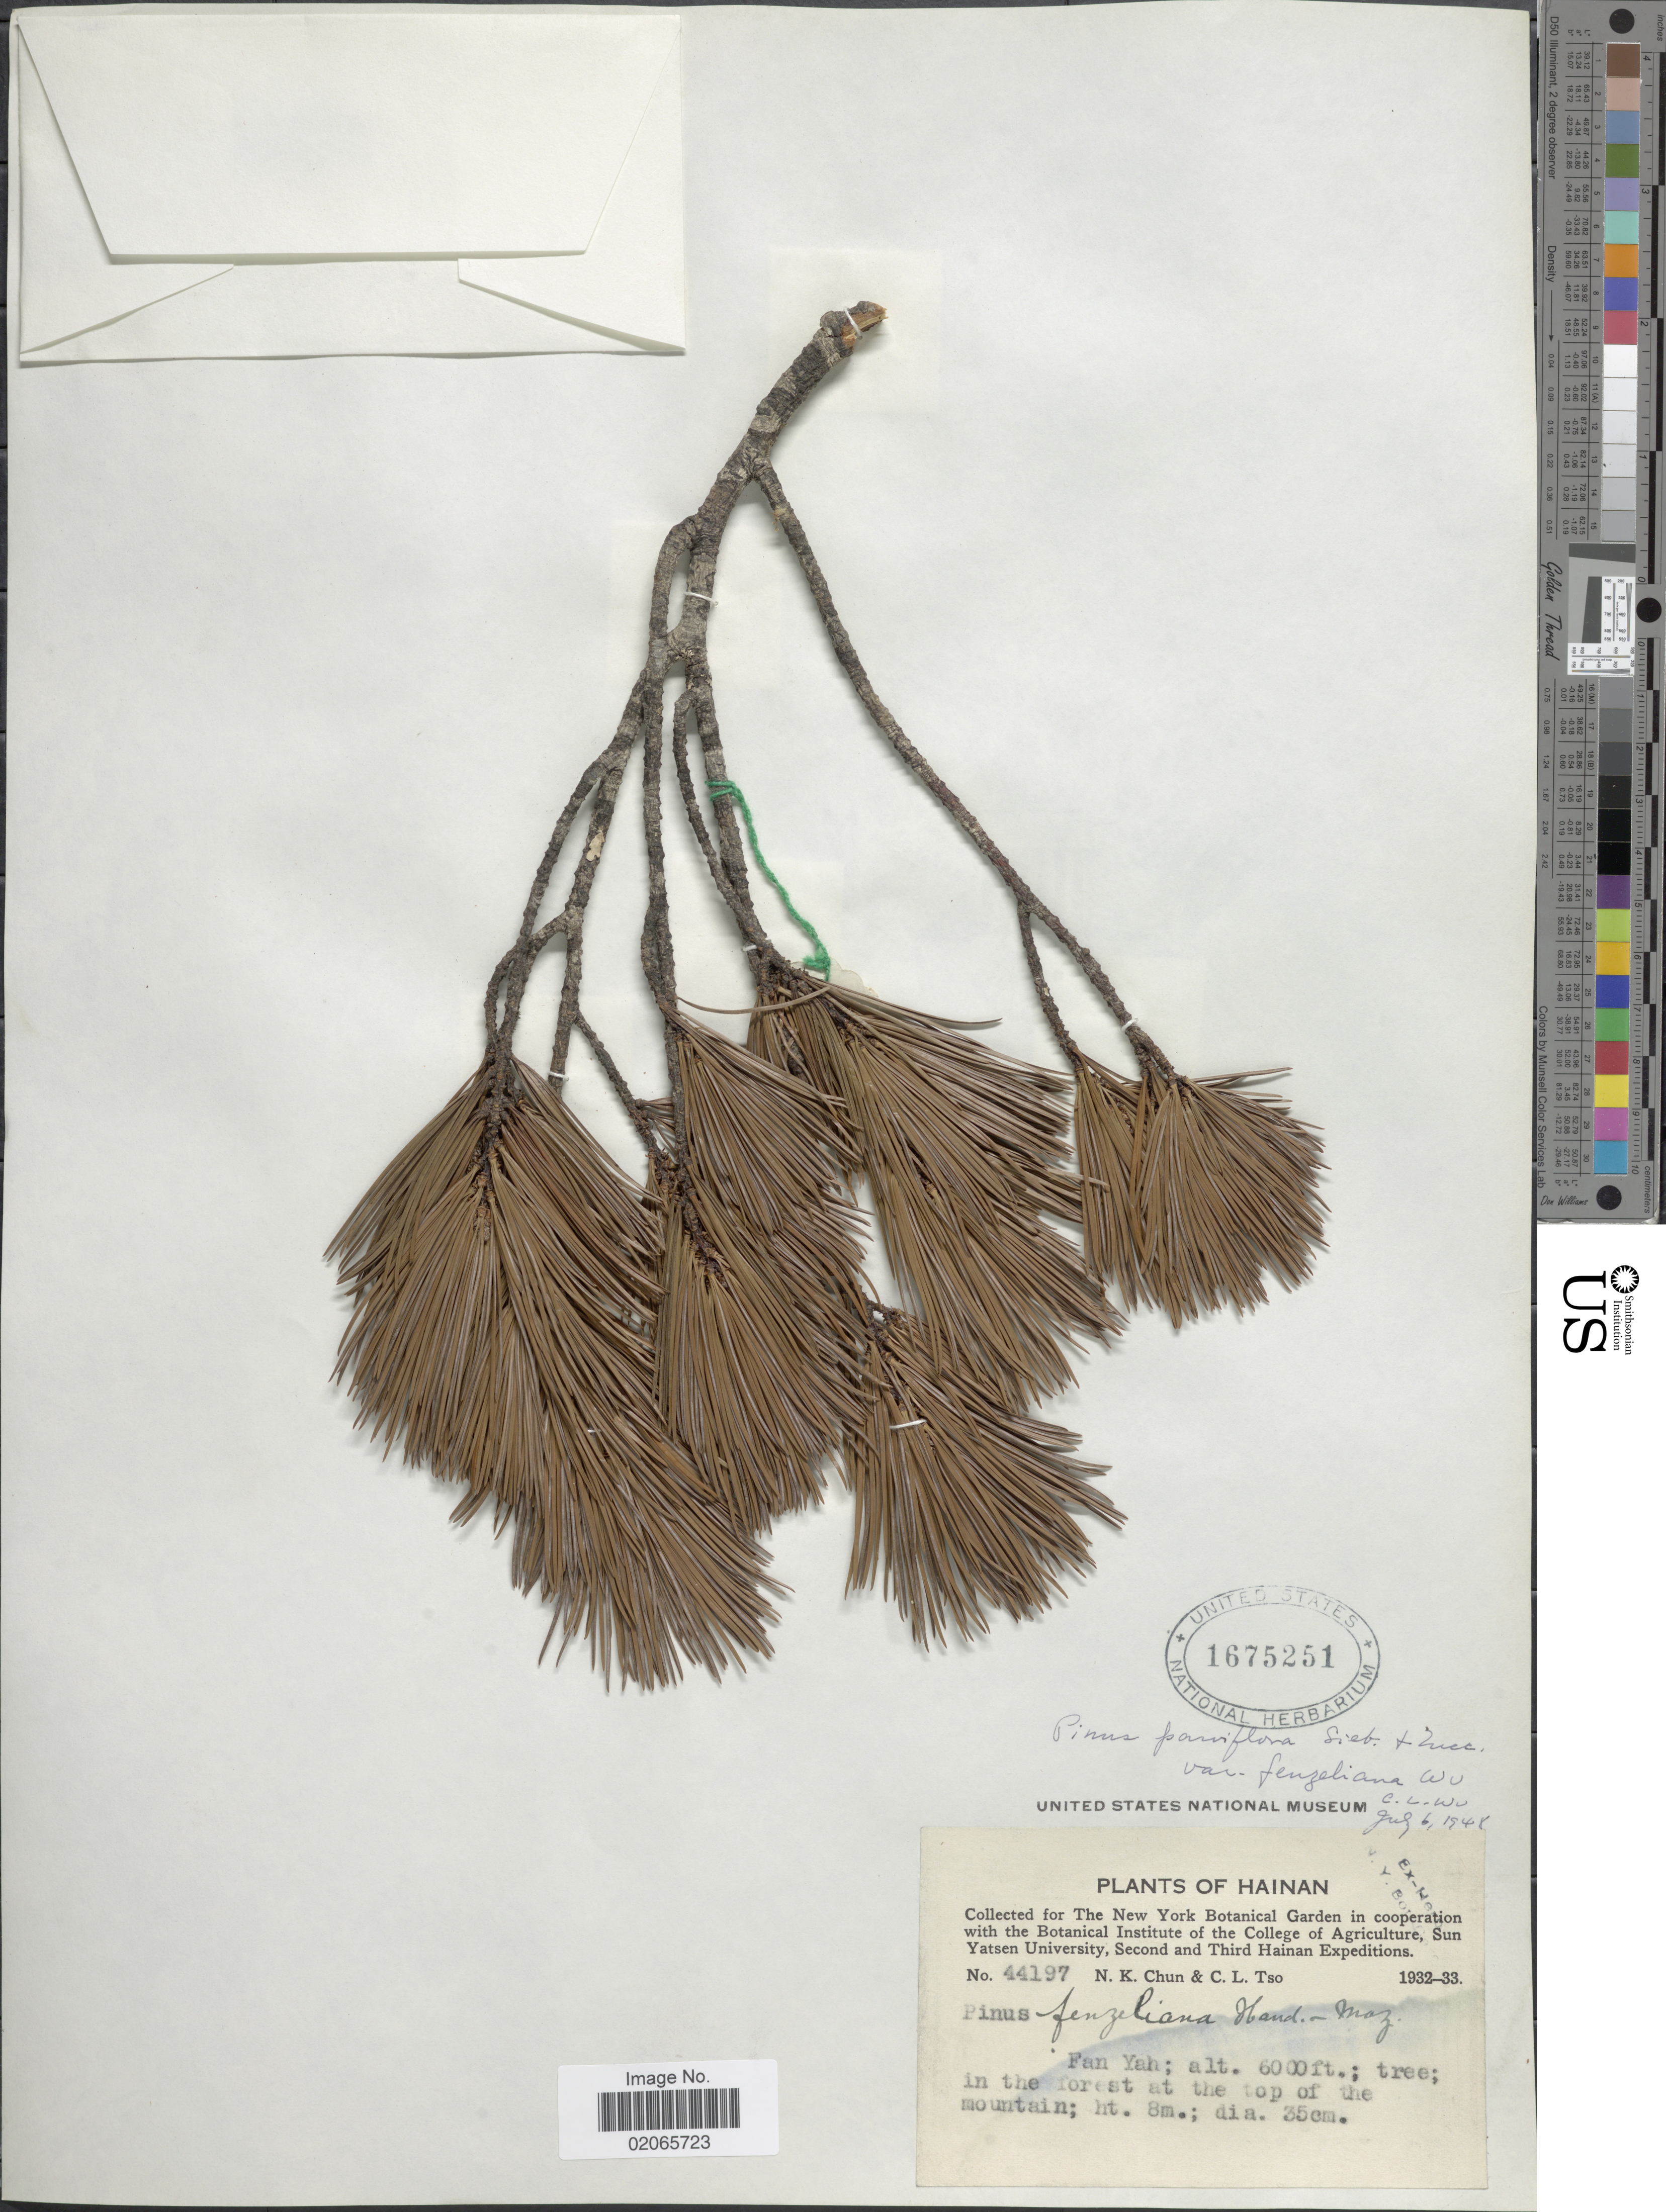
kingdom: Plantae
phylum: Tracheophyta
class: Pinopsida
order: Pinales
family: Pinaceae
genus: Pinus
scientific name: Pinus parviflora var. fenzeliana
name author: (Hand.-Mazz.) C.L. Wu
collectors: N. K. Chun & C. Tso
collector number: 44197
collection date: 1932/1933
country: China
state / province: Hainan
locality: Fan Yah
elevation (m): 1829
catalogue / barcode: US 1675251